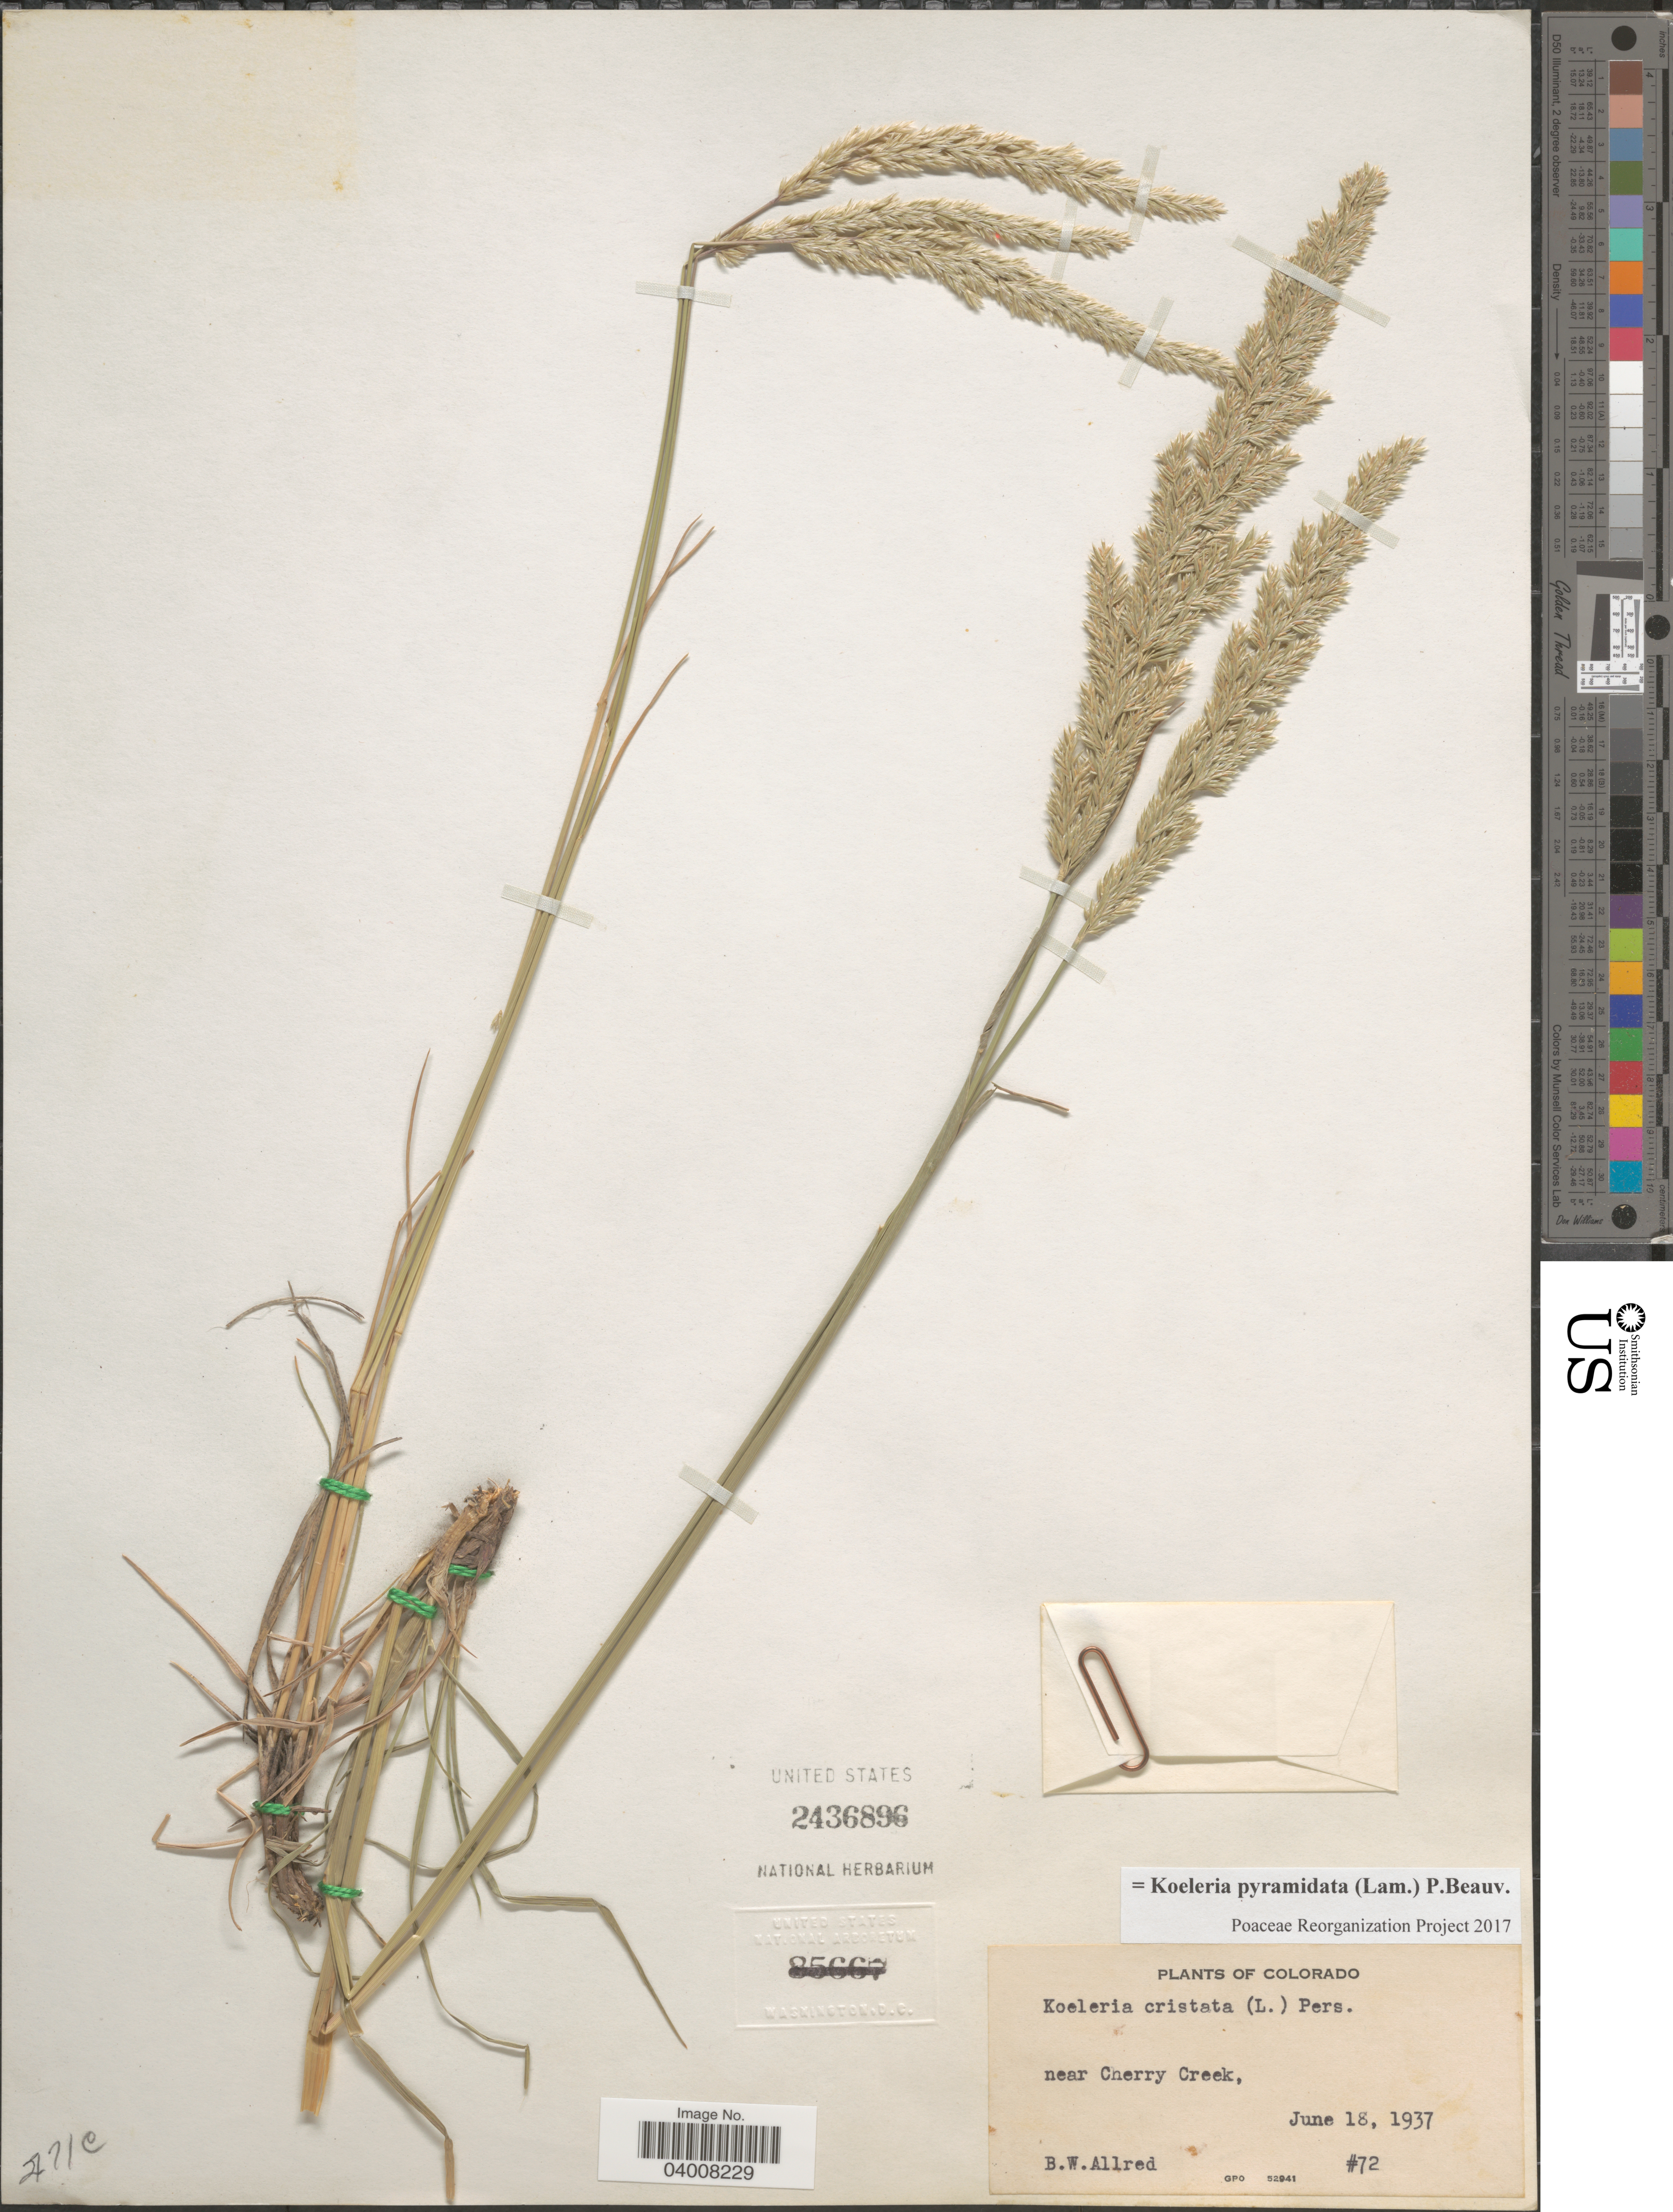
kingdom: Plantae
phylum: Tracheophyta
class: Liliopsida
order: Poales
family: Poaceae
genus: Koeleria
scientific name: Koeleria pyramidata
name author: (Lam.) P. Beauv.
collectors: B. Allred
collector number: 72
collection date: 1937-06-18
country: United States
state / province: Colorado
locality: Near Cherry Creek.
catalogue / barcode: US 2436896